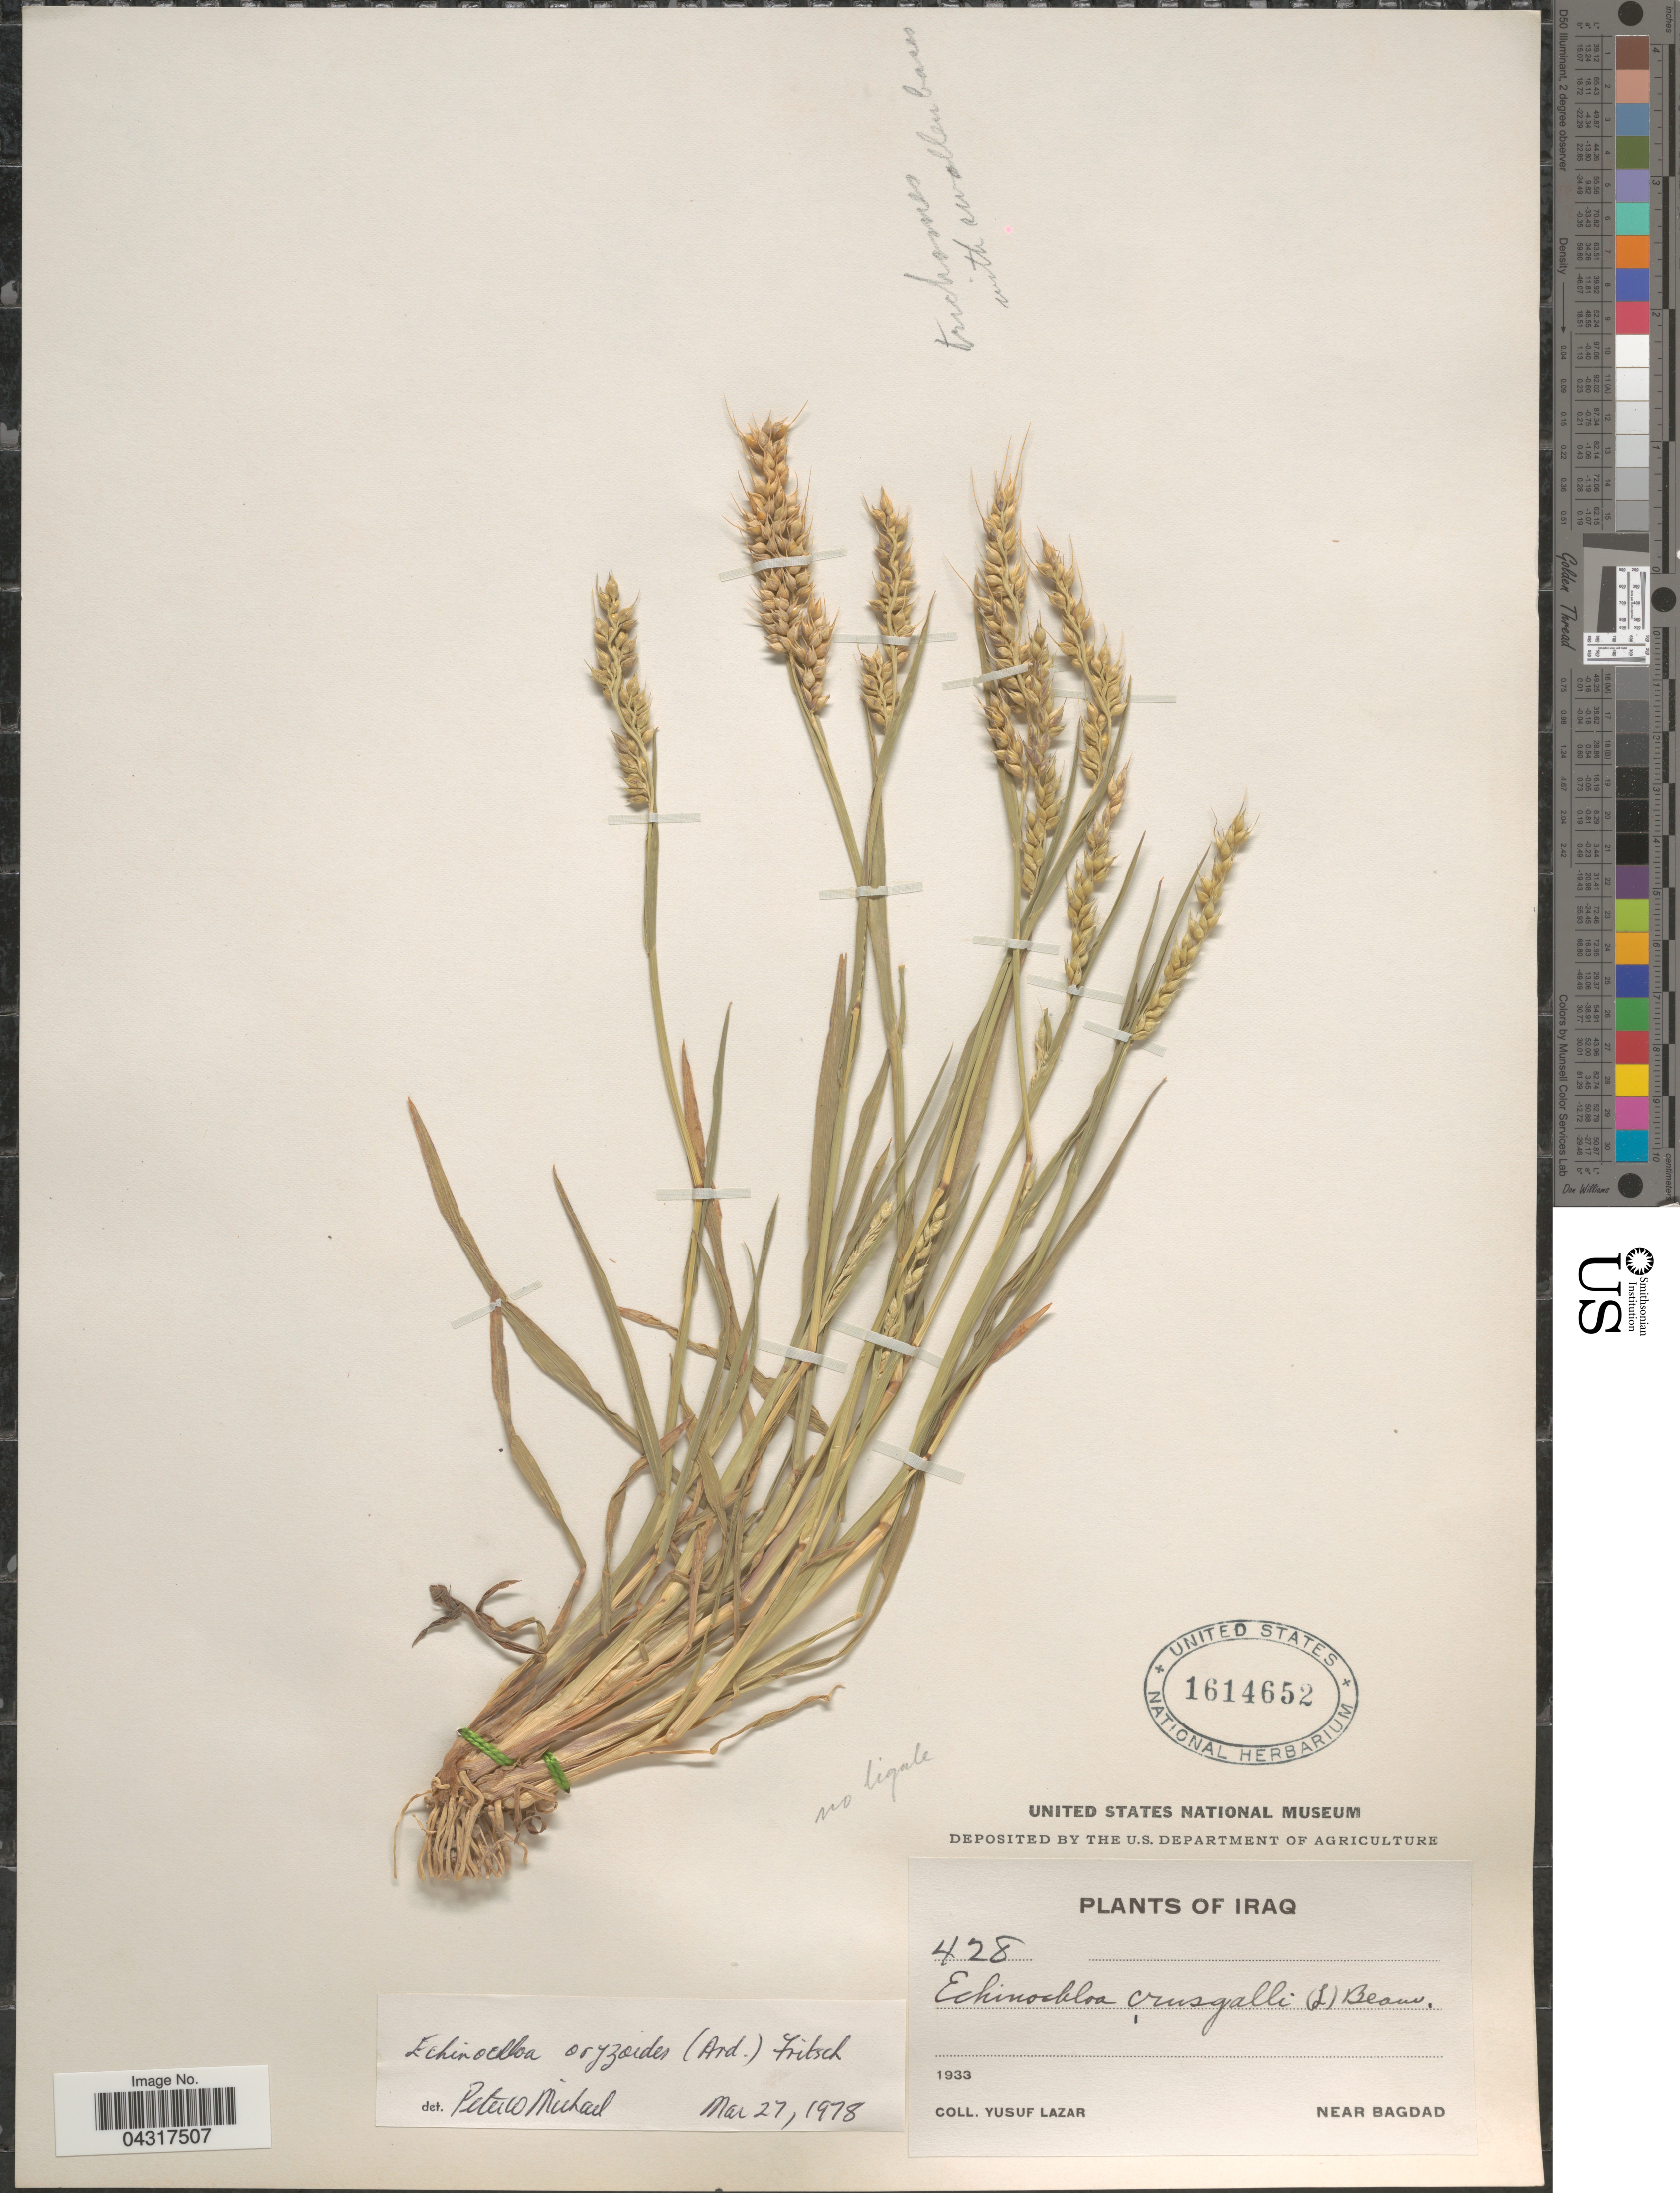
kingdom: Plantae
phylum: Tracheophyta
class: Liliopsida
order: Poales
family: Poaceae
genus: Echinochloa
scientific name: Echinochloa oryzoides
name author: (Ard.) Fritsch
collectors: Y. Lazar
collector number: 428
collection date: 1933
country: Iraq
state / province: Baghdad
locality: Near Bagdad.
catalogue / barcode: US 1614652